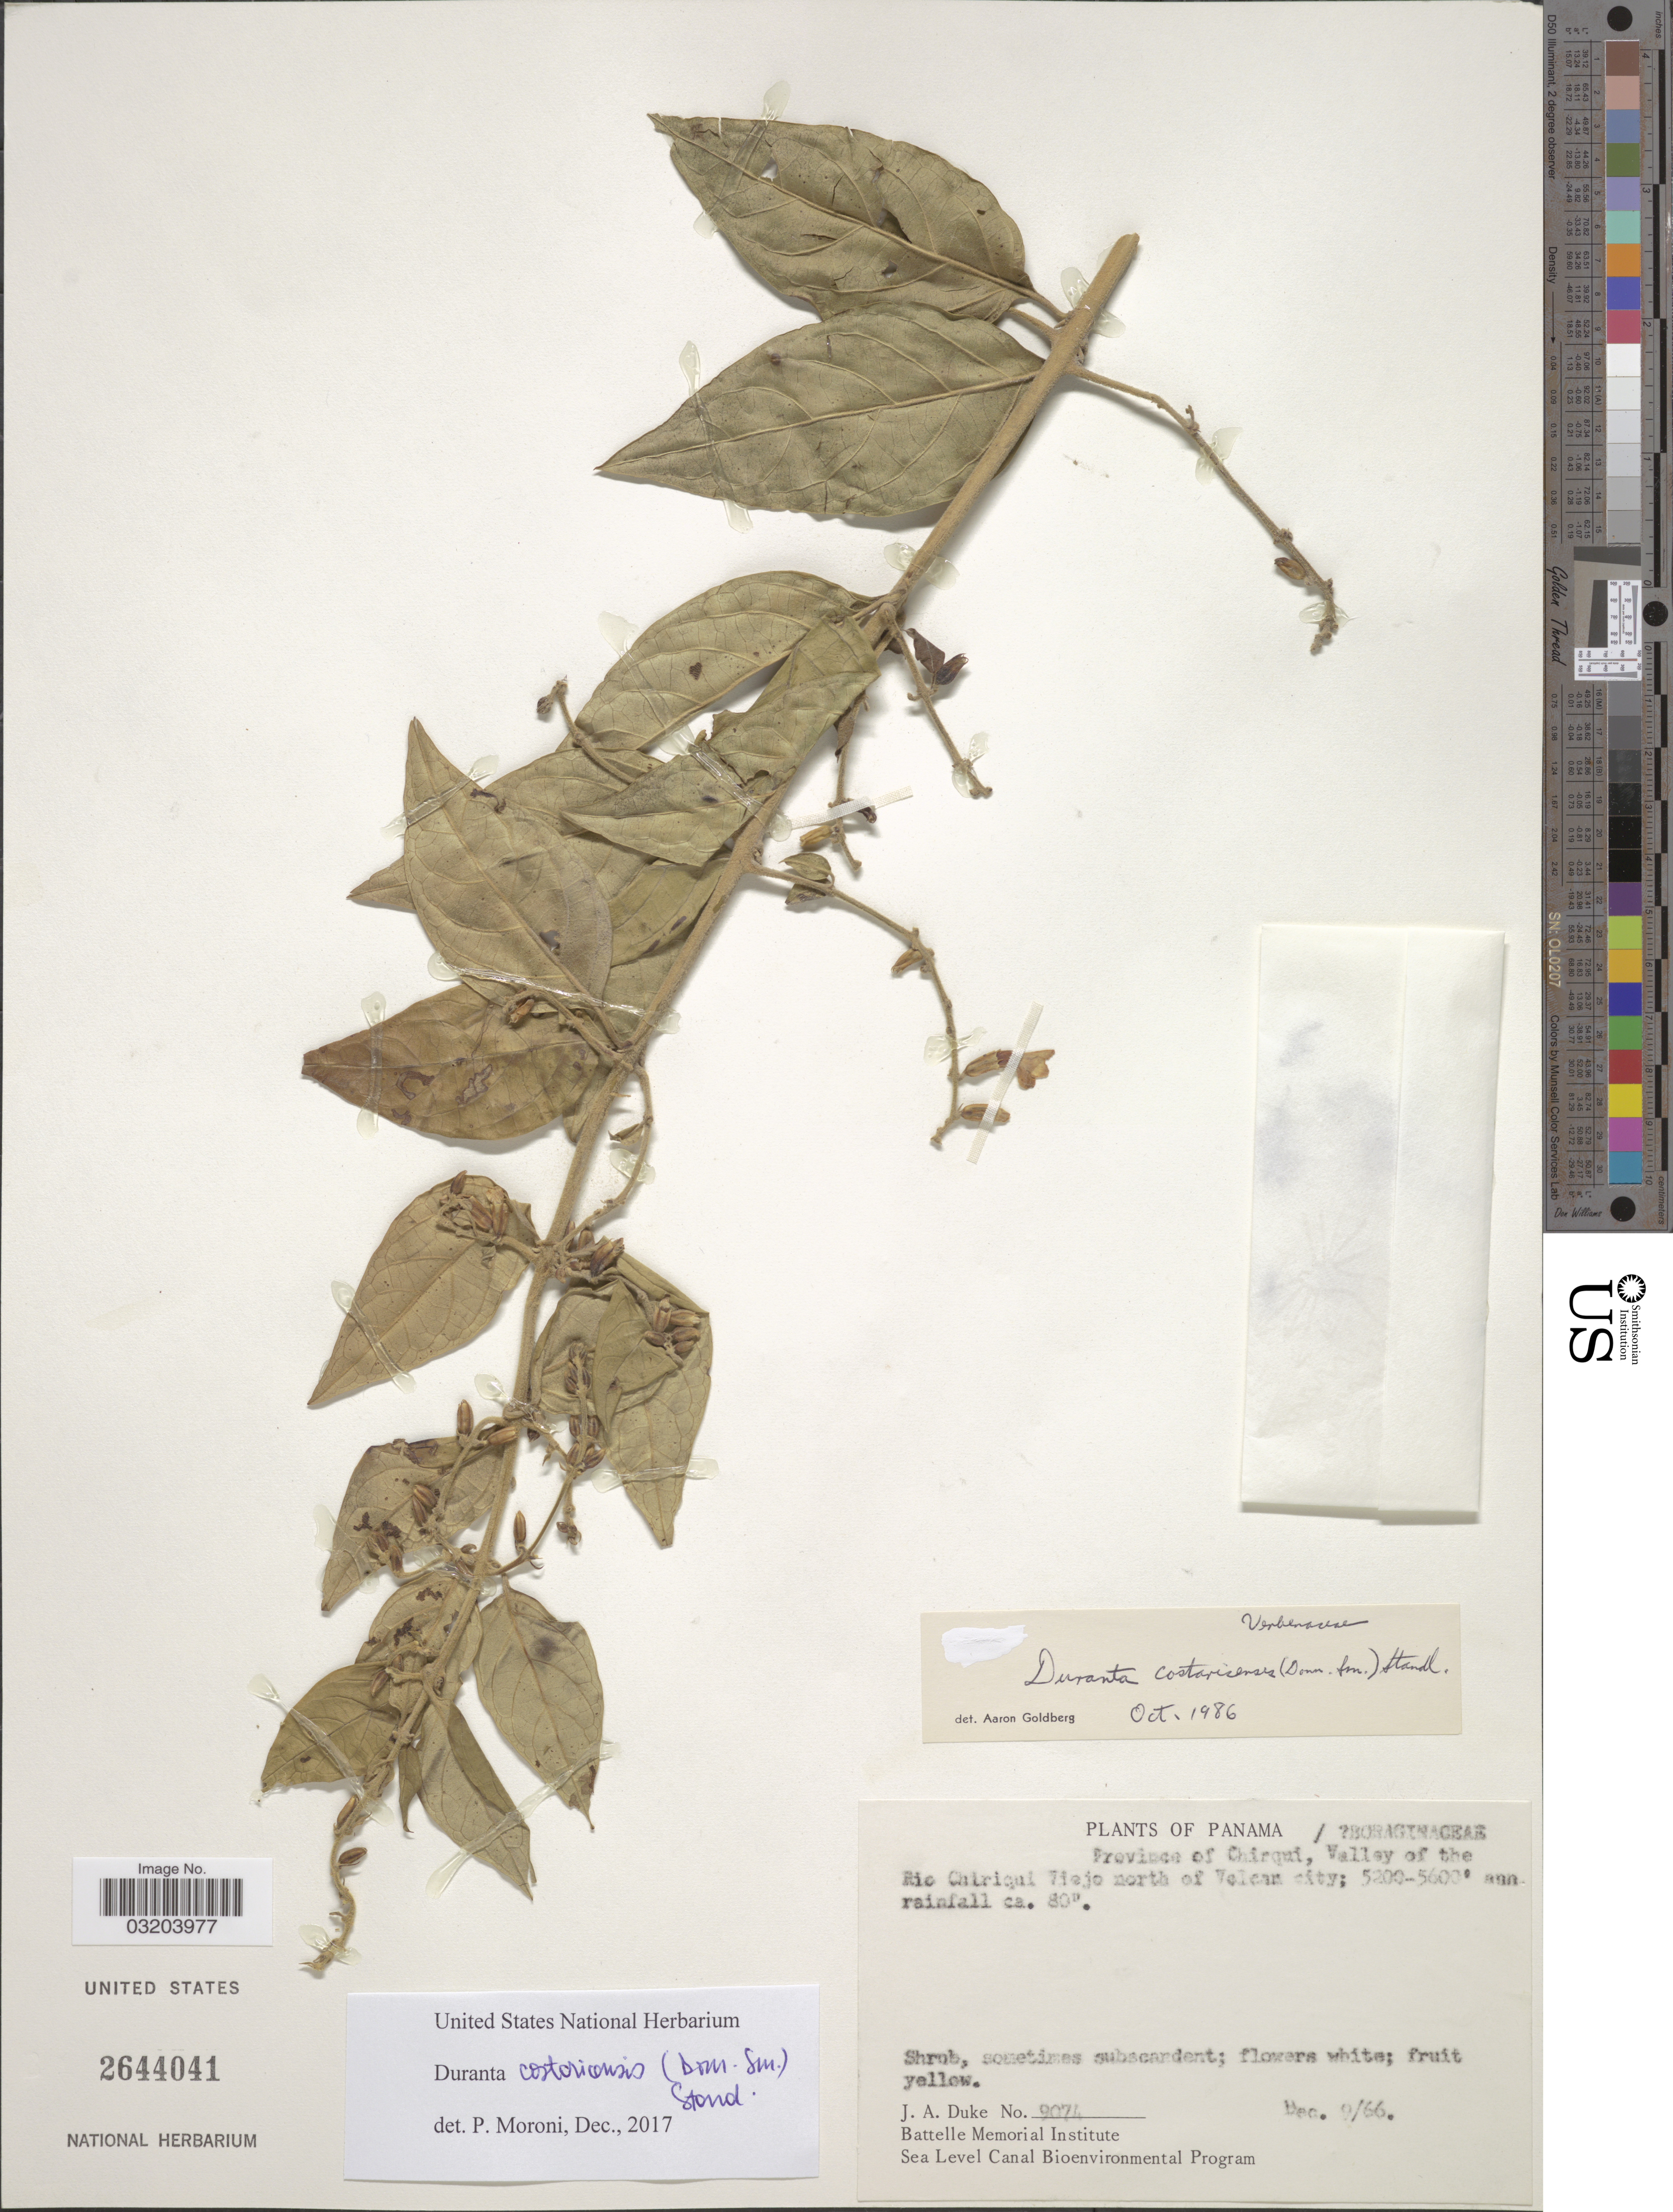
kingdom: Plantae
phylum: Tracheophyta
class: Magnoliopsida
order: Lamiales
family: Verbenaceae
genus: Duranta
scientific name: Duranta costaricensis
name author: (Donn. Sm.) Standl.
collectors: J. A. Duke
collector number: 9074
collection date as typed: Transcribed d/m/y: 9/12/66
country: Panama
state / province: Chiriqui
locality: Valley of the Rio Chiriqui Viejo north of Volcan city.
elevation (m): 1585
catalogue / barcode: US 2644041